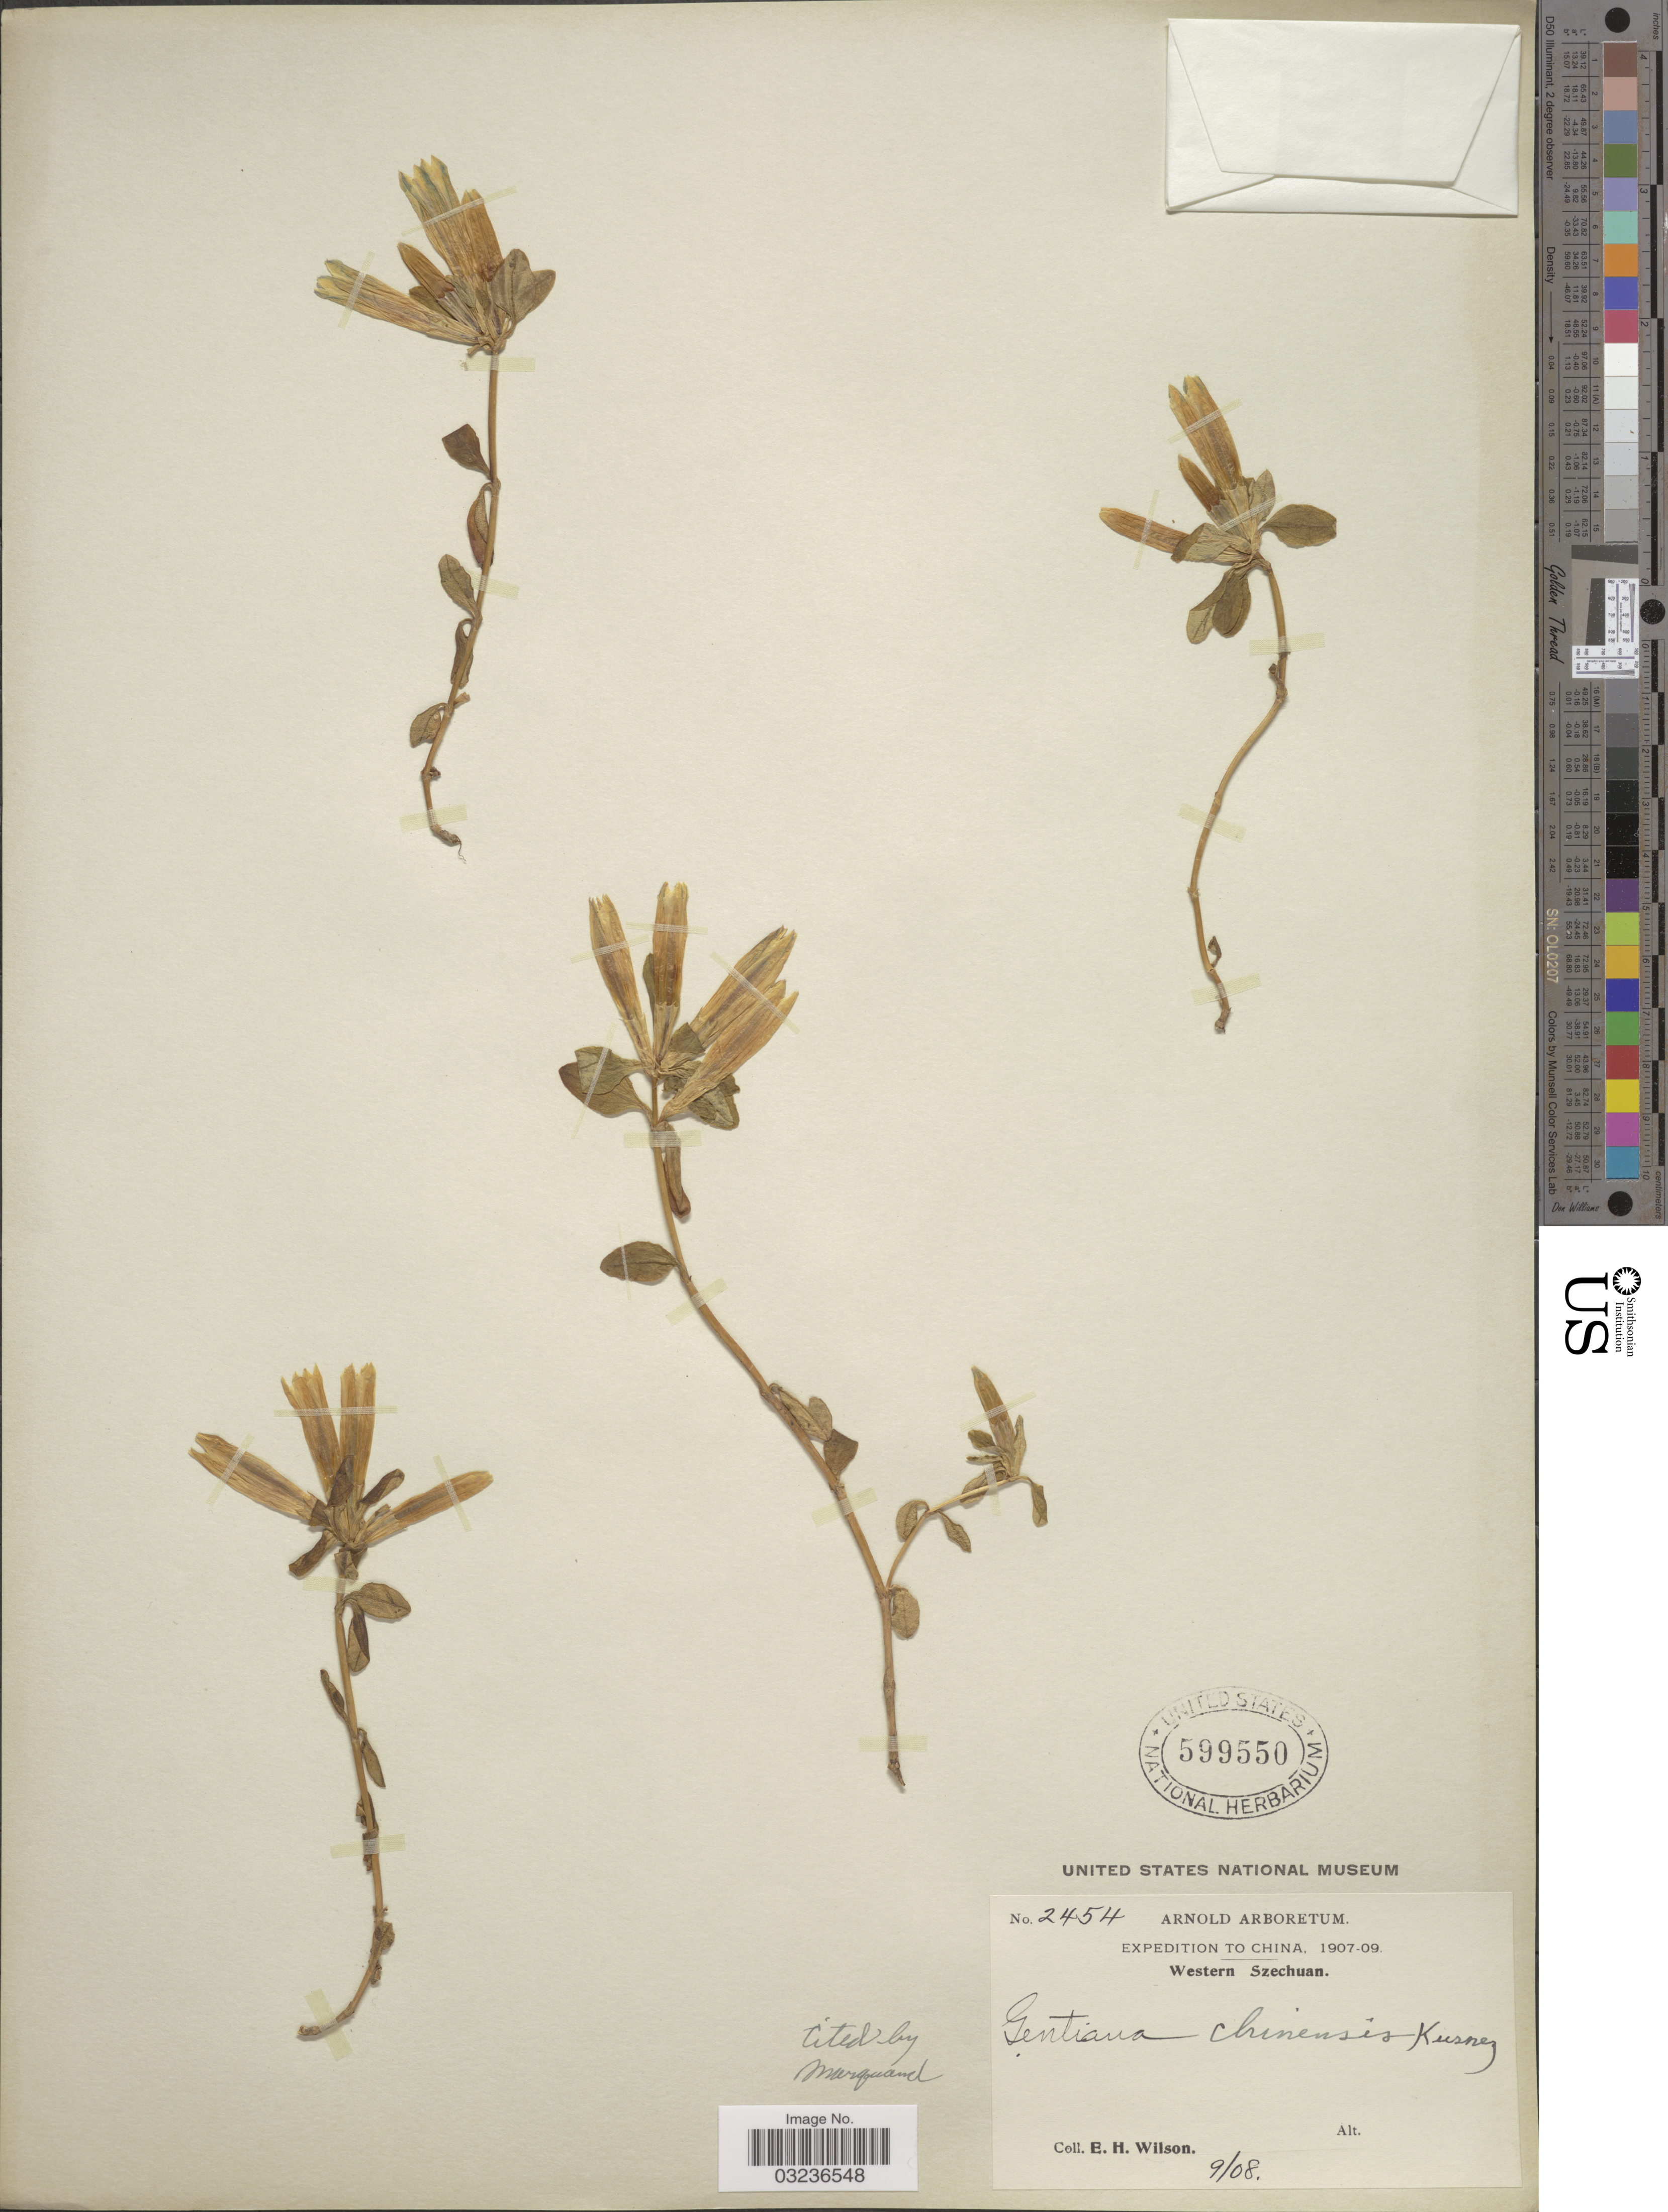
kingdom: Plantae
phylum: Tracheophyta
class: Magnoliopsida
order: Gentianales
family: Gentianaceae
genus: Gentiana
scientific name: Gentiana chinensis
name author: Kusn.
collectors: E. Wilson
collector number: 2454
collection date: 1908-09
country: China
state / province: Sichuan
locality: Western Szechuan.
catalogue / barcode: US 599550